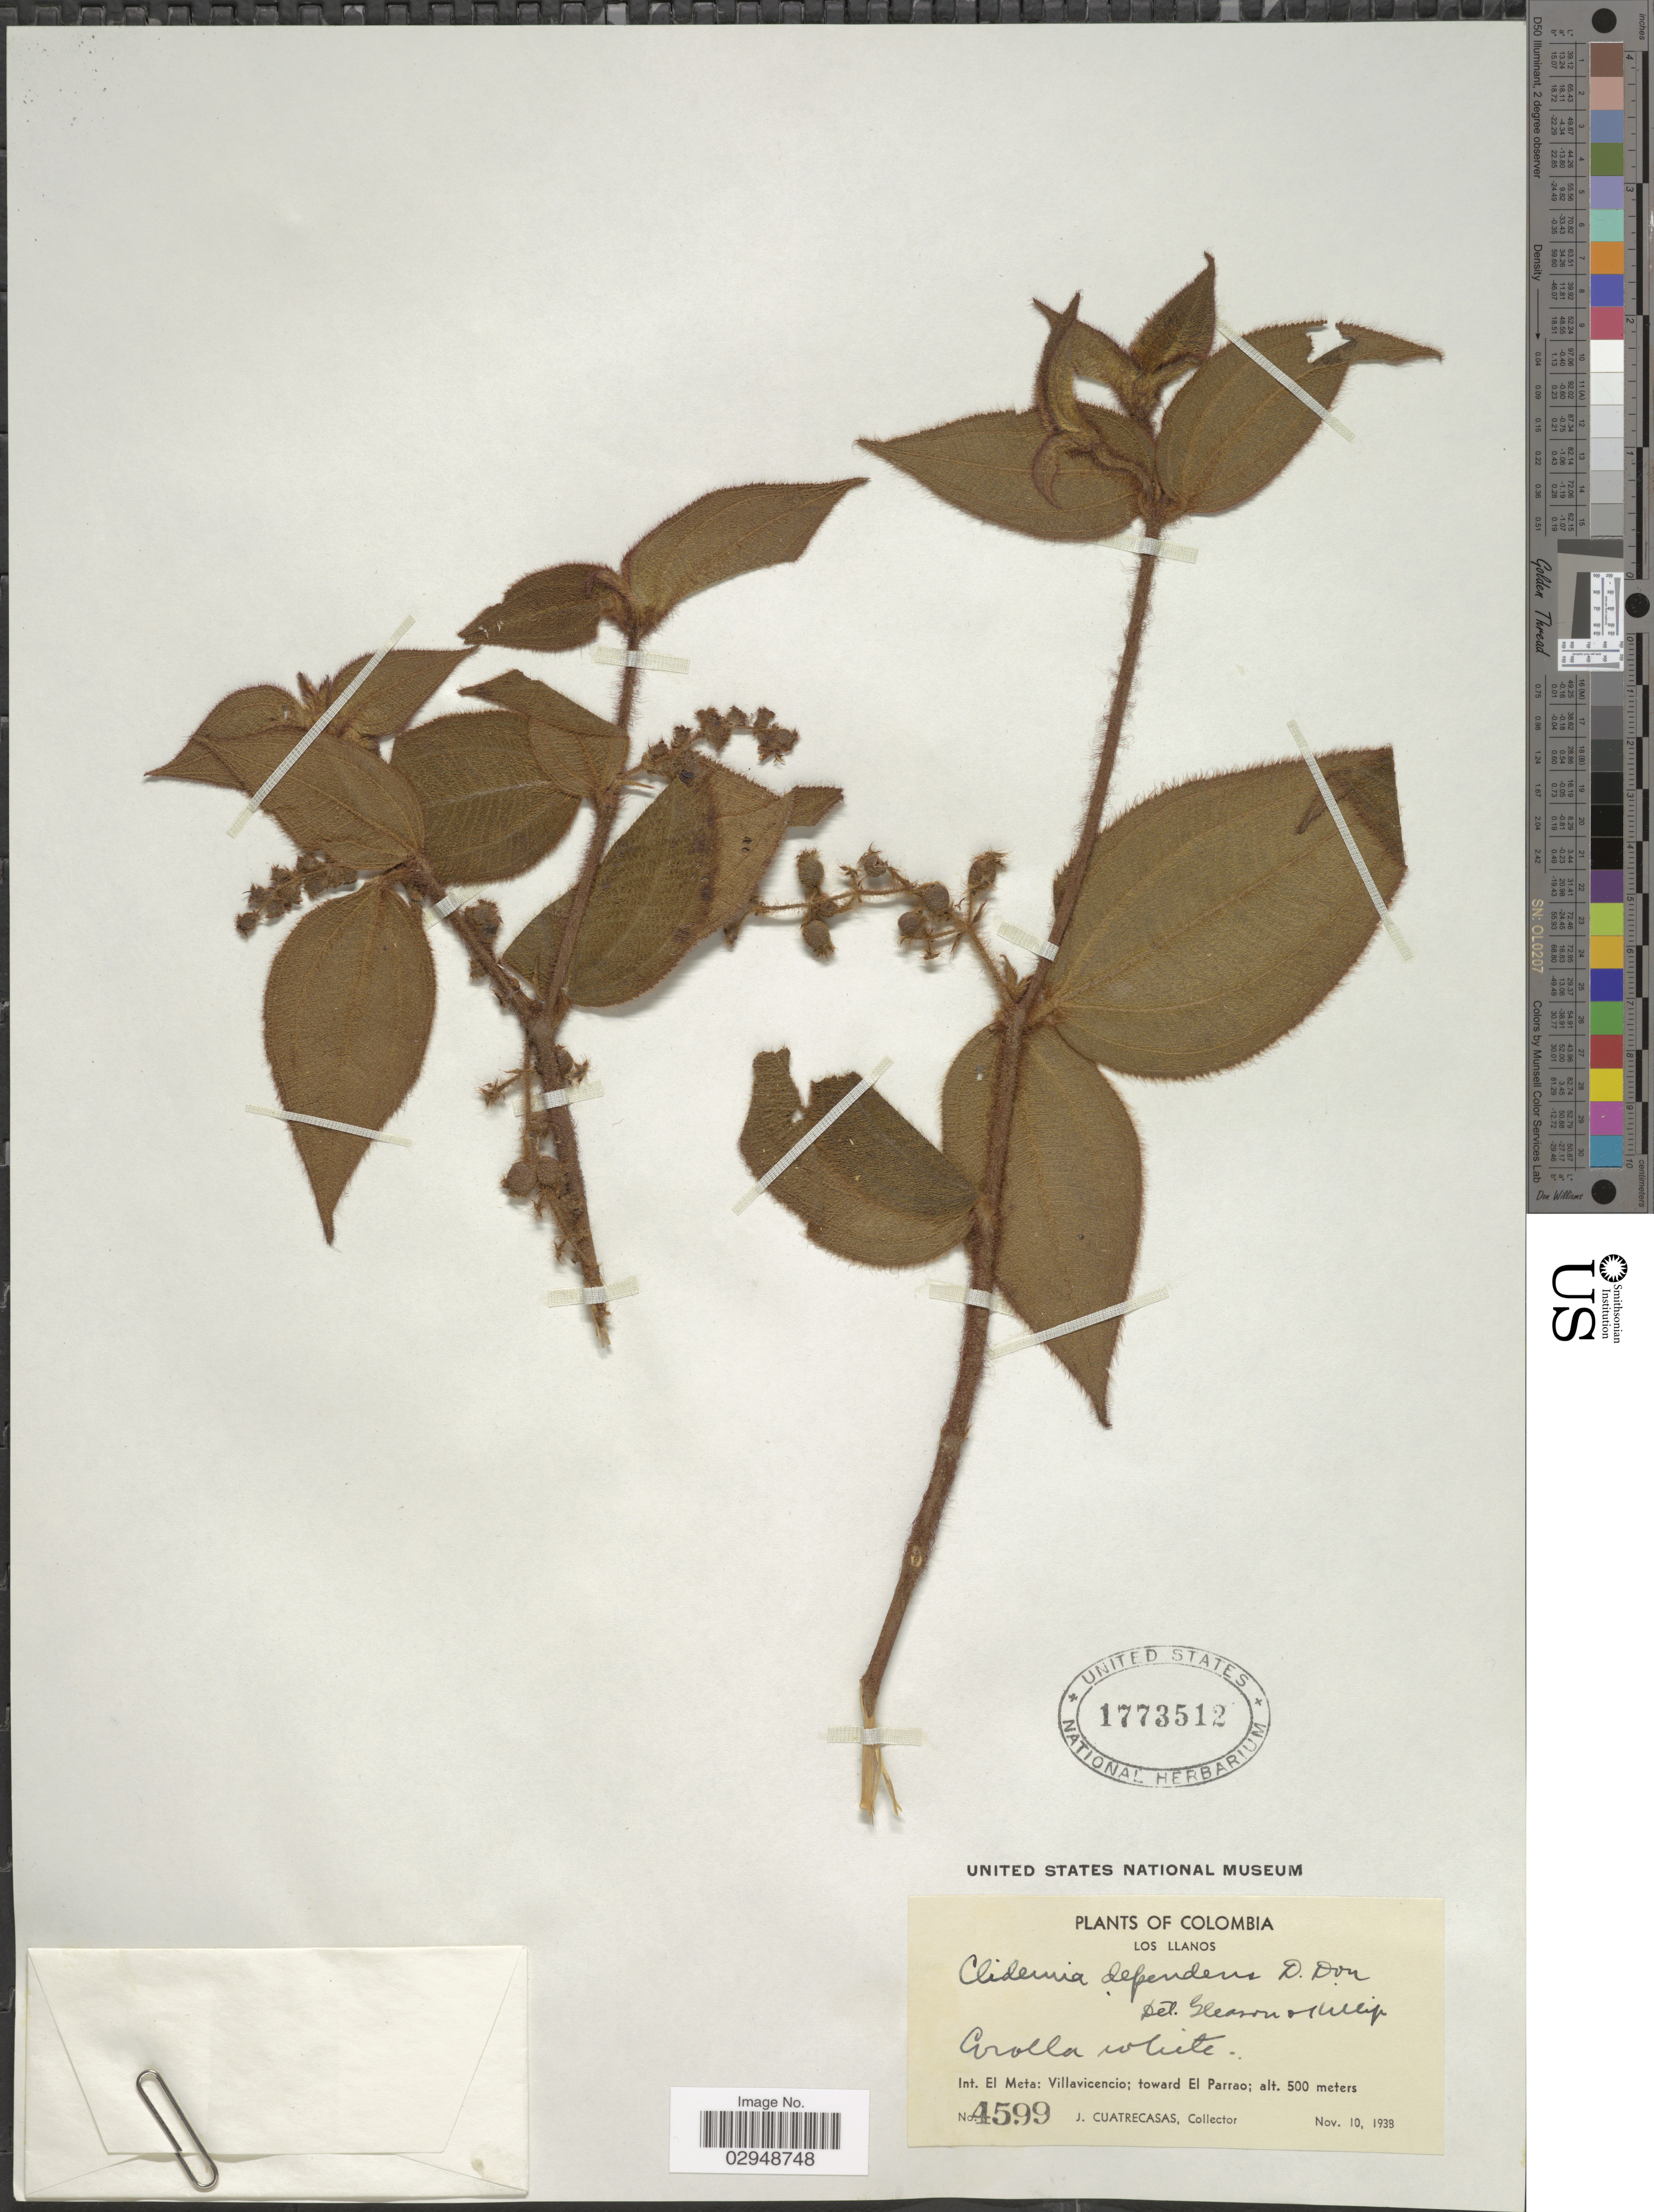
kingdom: Plantae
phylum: Tracheophyta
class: Magnoliopsida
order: Myrtales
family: Melastomataceae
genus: Clidemia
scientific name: Clidemia capitellata var. dependens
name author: (Pav. & D. Don) J.F. Macbr.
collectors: J. Cuatrecasas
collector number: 4599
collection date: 1938-11-10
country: Colombia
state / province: Meta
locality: Los llanos. Int. El Meta: Villavicencio; toward El Parrao.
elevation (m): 500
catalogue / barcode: US 1773512